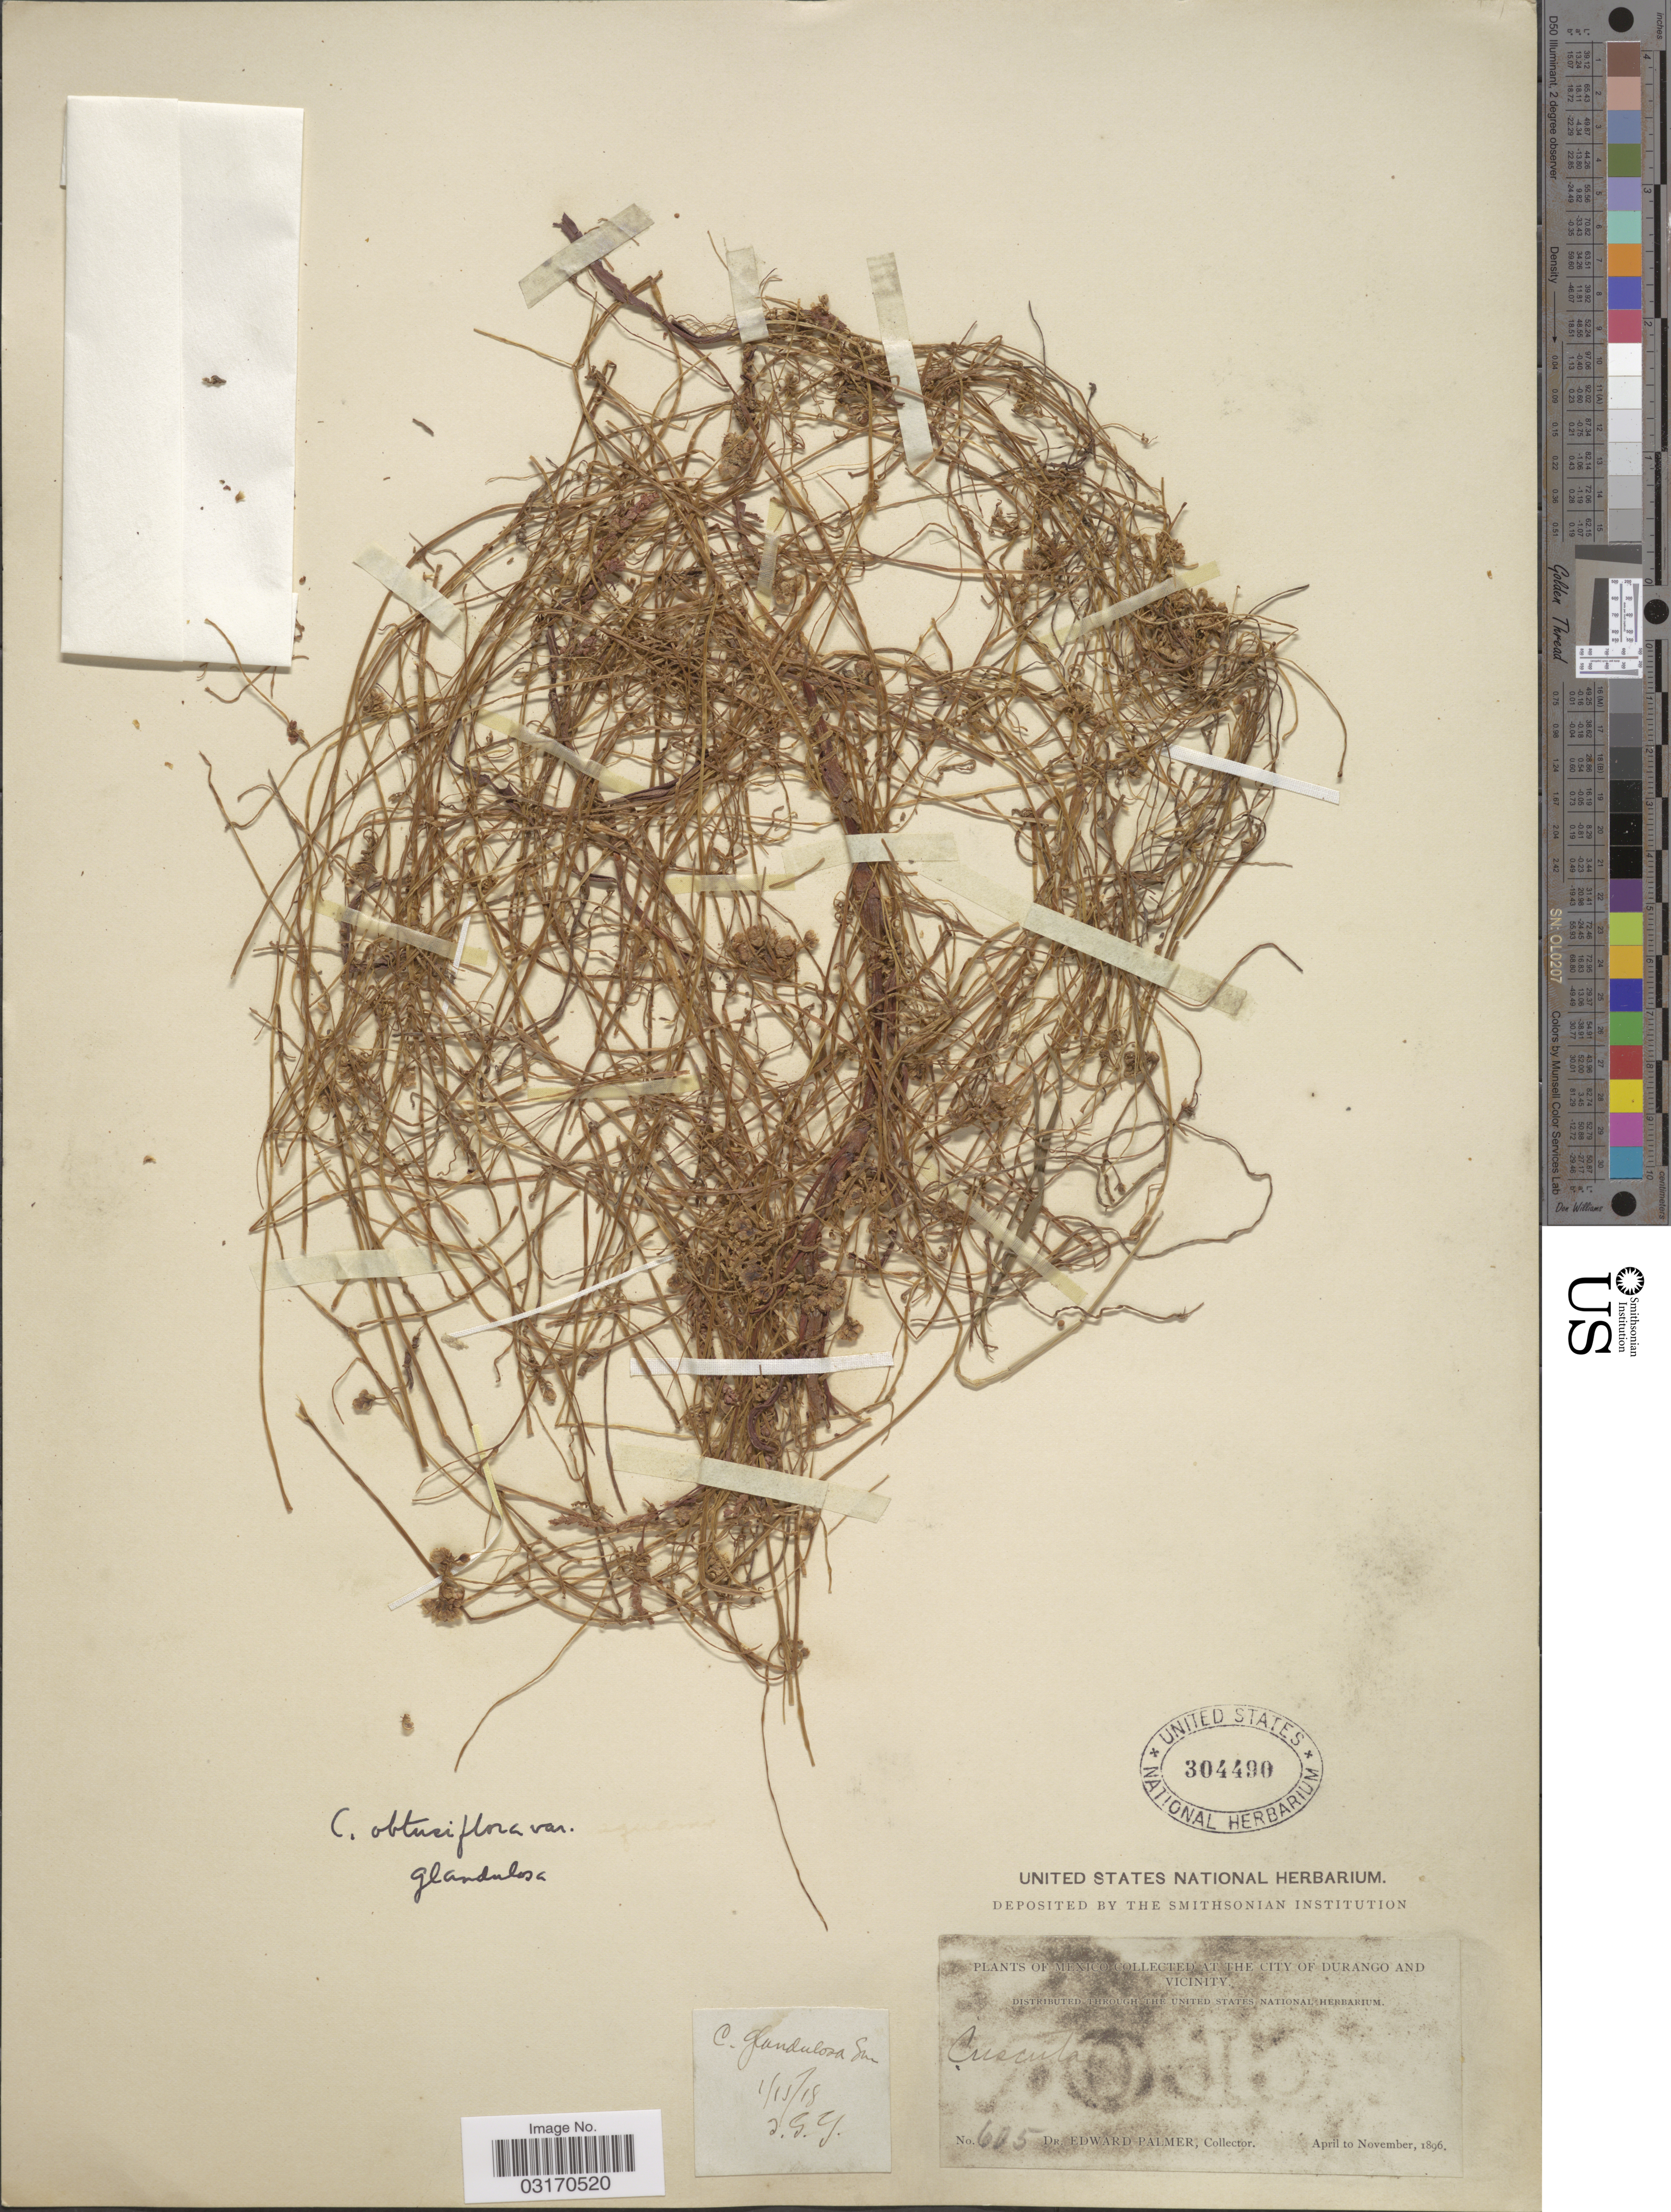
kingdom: Plantae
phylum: Tracheophyta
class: Magnoliopsida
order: Solanales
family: Convolvulaceae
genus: Cuscuta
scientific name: Cuscuta obtusiflora var. glandulosa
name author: Engelm.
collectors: E. Palmer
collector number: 605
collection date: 1896-04/1896-11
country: Mexico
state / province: Durango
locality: At the City of Durango and vicinity.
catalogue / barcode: US 304490